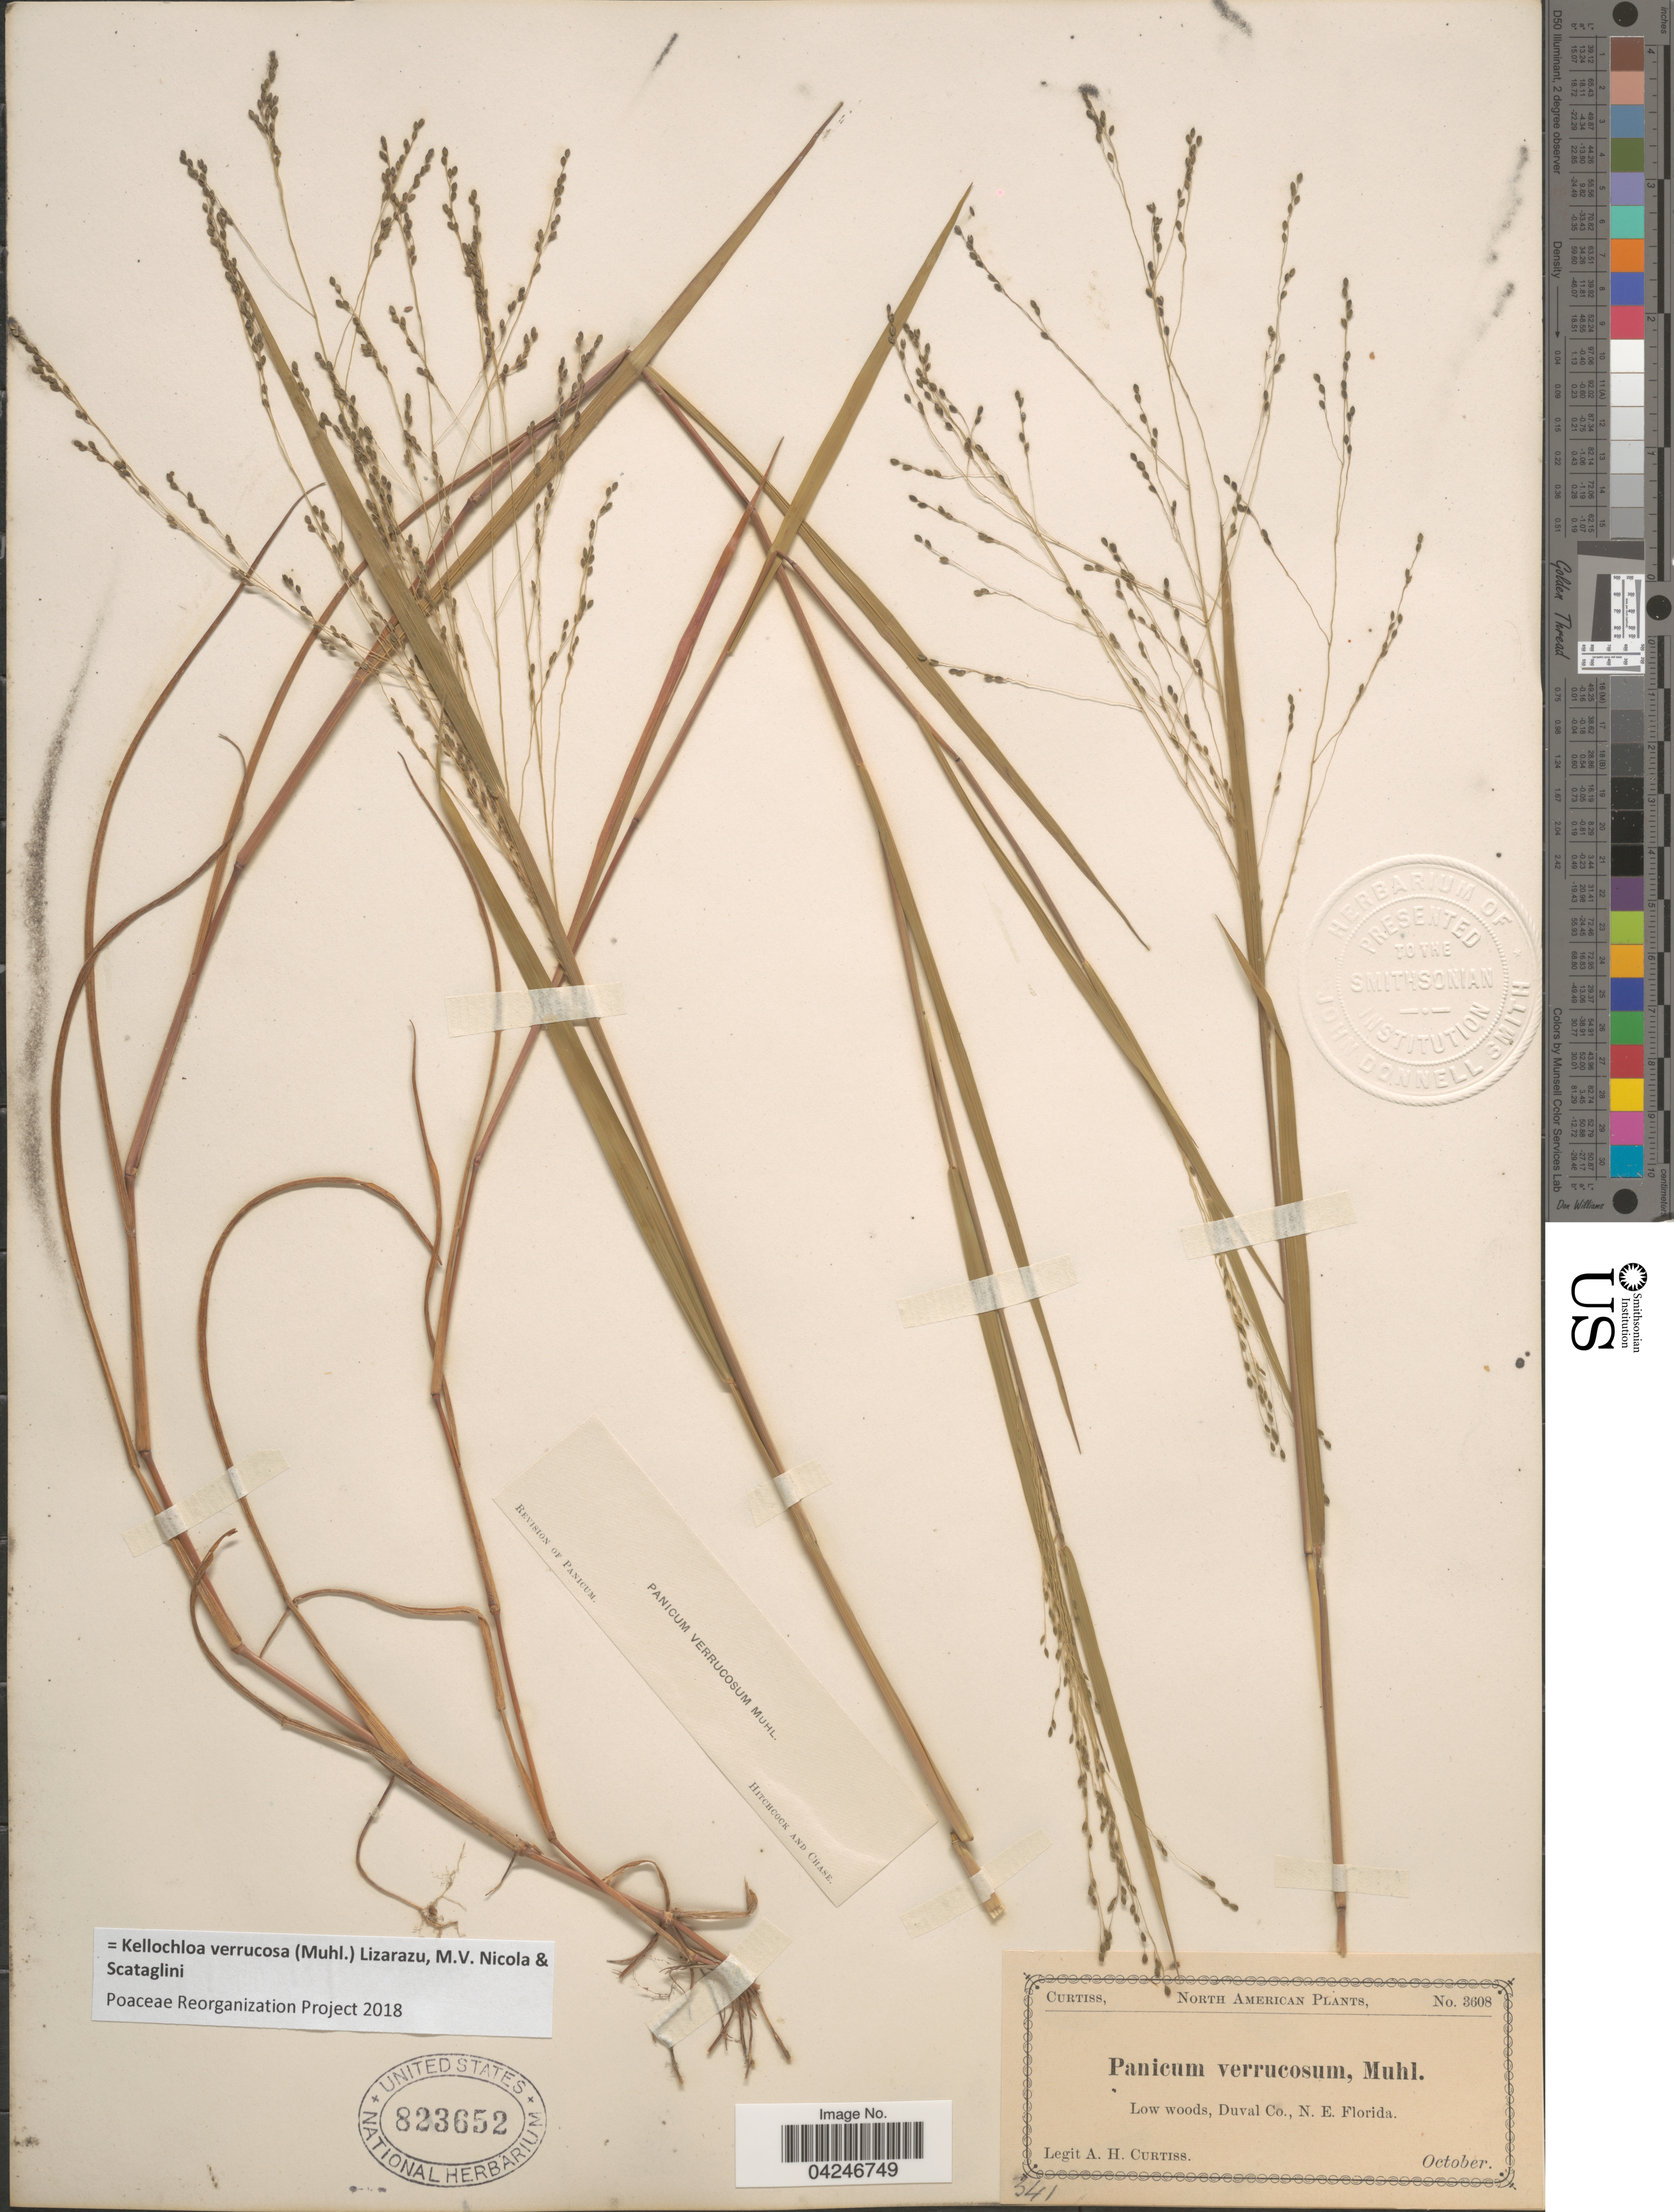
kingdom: Plantae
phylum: Tracheophyta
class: Liliopsida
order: Poales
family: Poaceae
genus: Kellochloa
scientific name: Kellochloa verrucosa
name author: (Muhl.) Lizarazu et al.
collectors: A. H. Curtiss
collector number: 3608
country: United States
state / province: Florida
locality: Low woods, Duval Co., N. E. Florida.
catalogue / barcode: US 823652